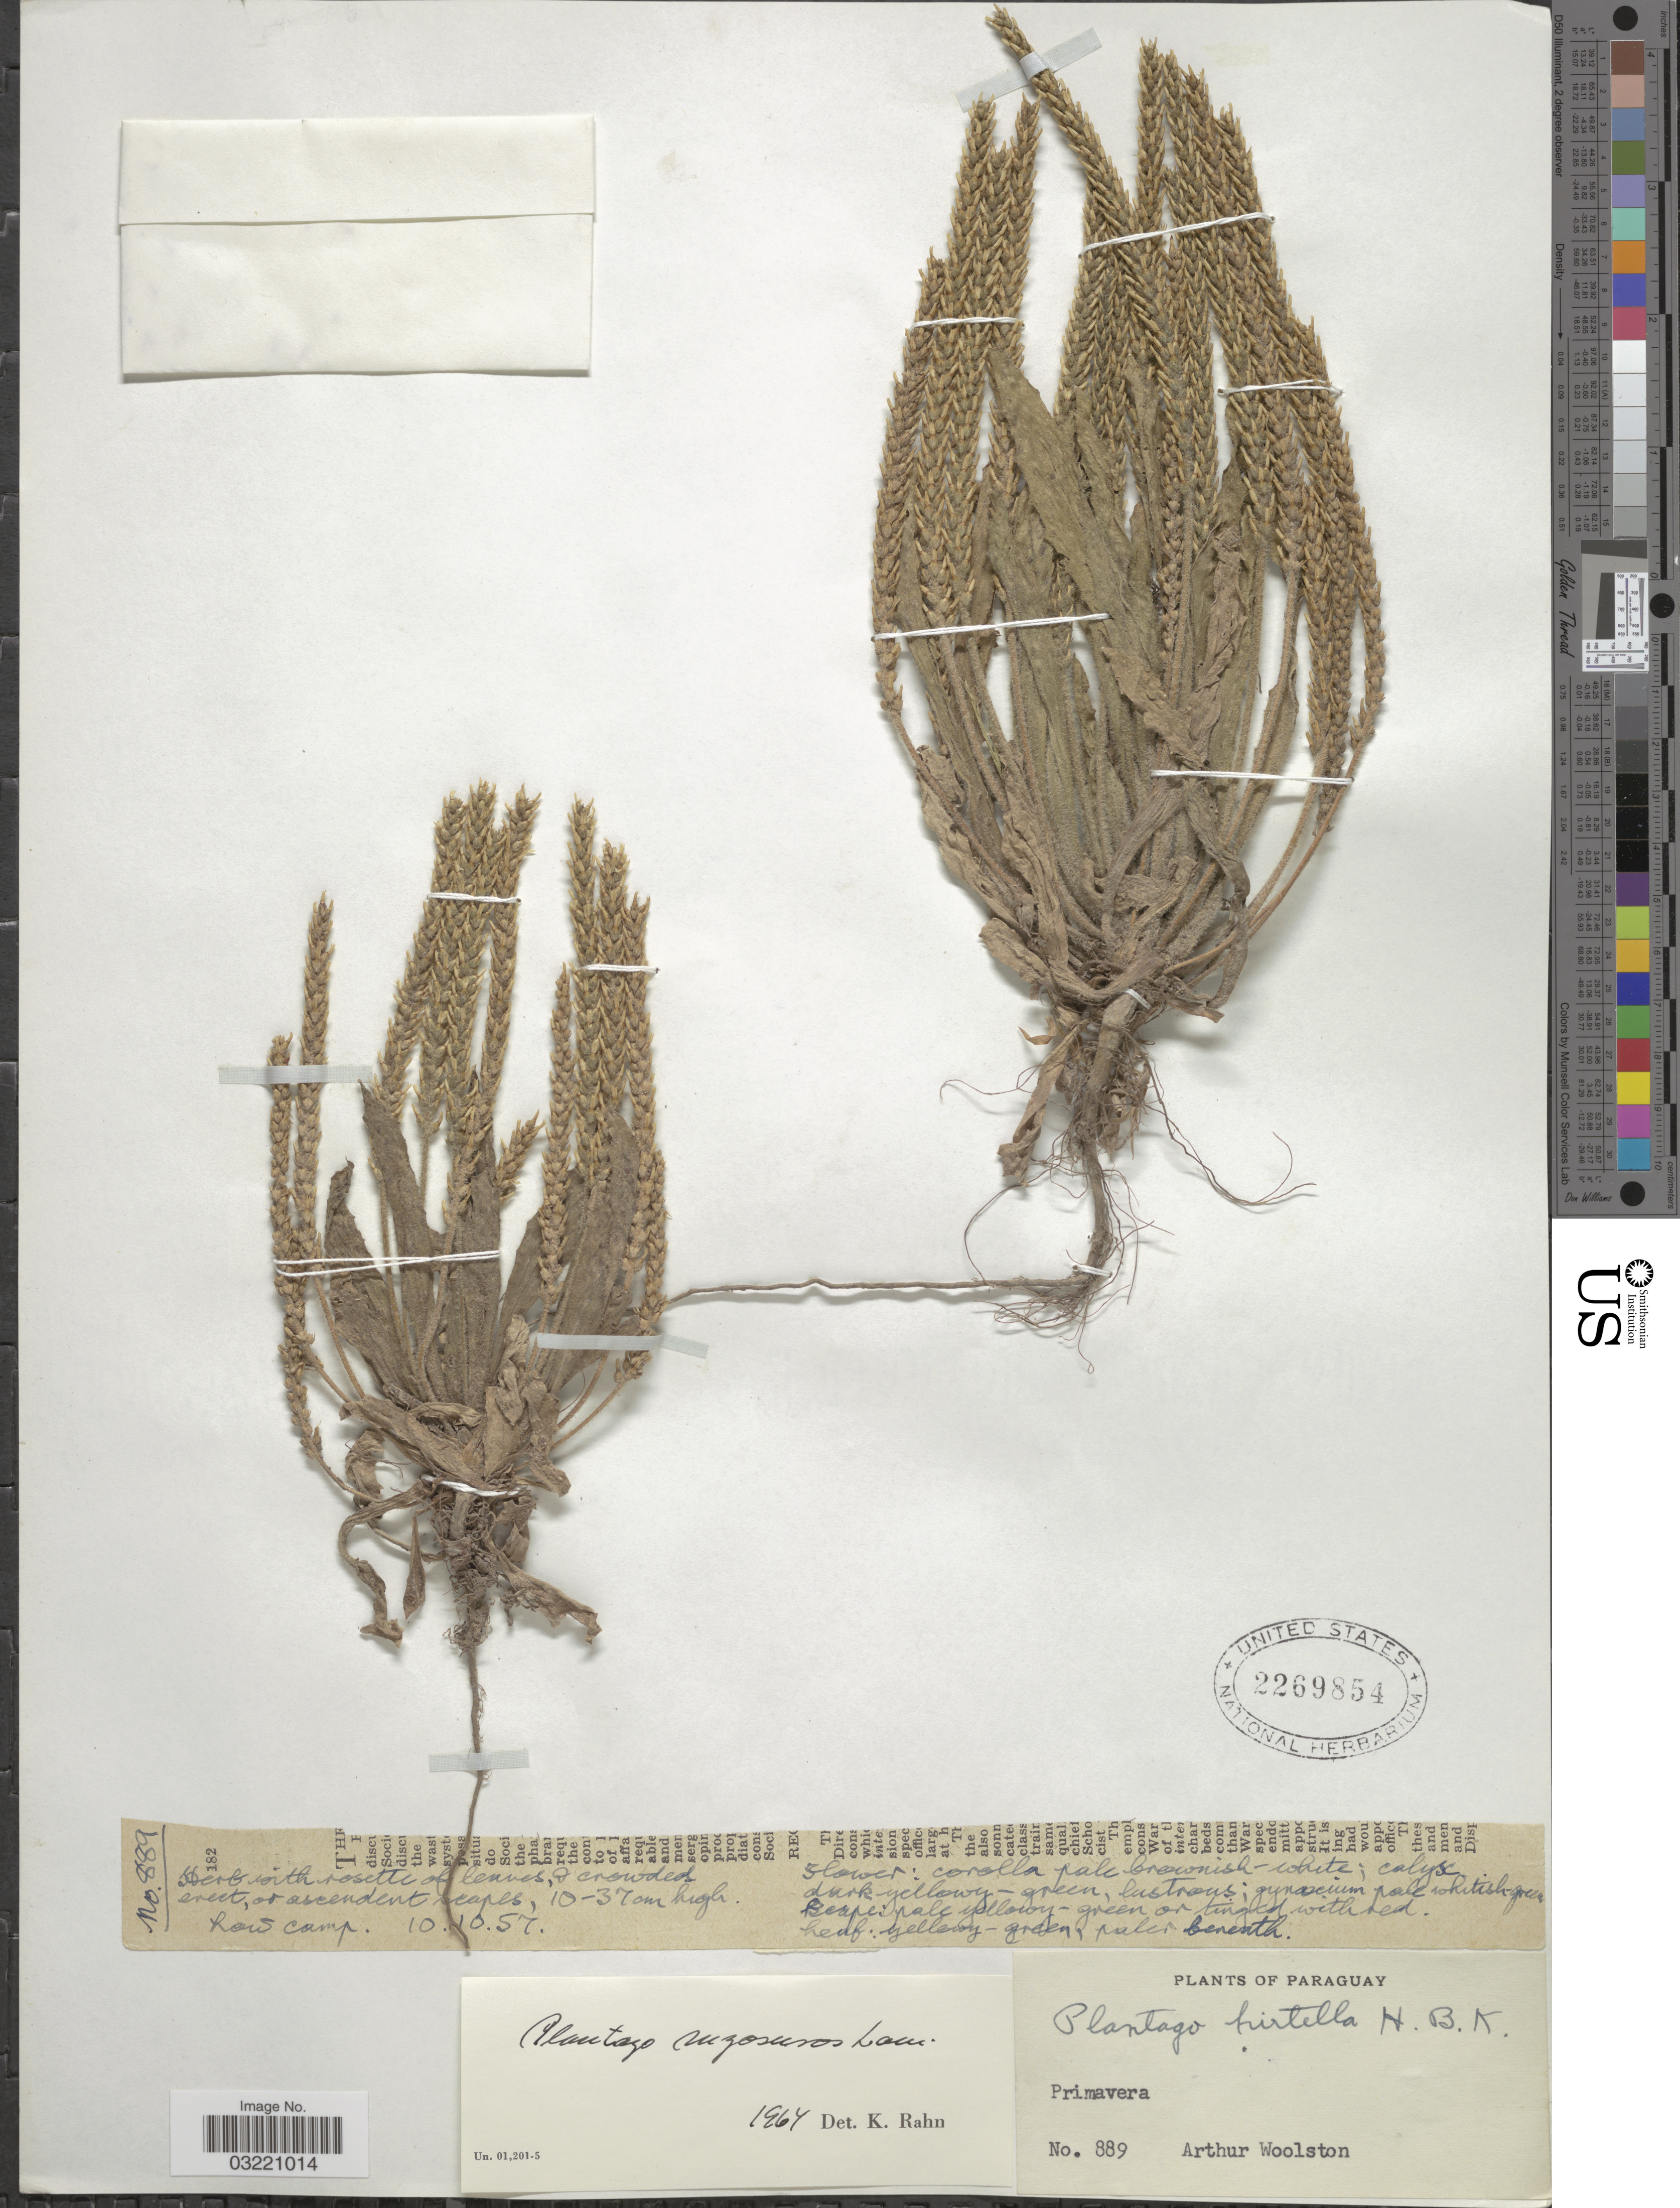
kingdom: Plantae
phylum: Tracheophyta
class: Magnoliopsida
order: Lamiales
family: Plantaginaceae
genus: Plantago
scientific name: Plantago myosuros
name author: Lam.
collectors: A. L. Woolston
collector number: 889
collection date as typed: Transcribed d/m/y: 10/10/57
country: Paraguay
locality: Primavera.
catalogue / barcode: US 2269854